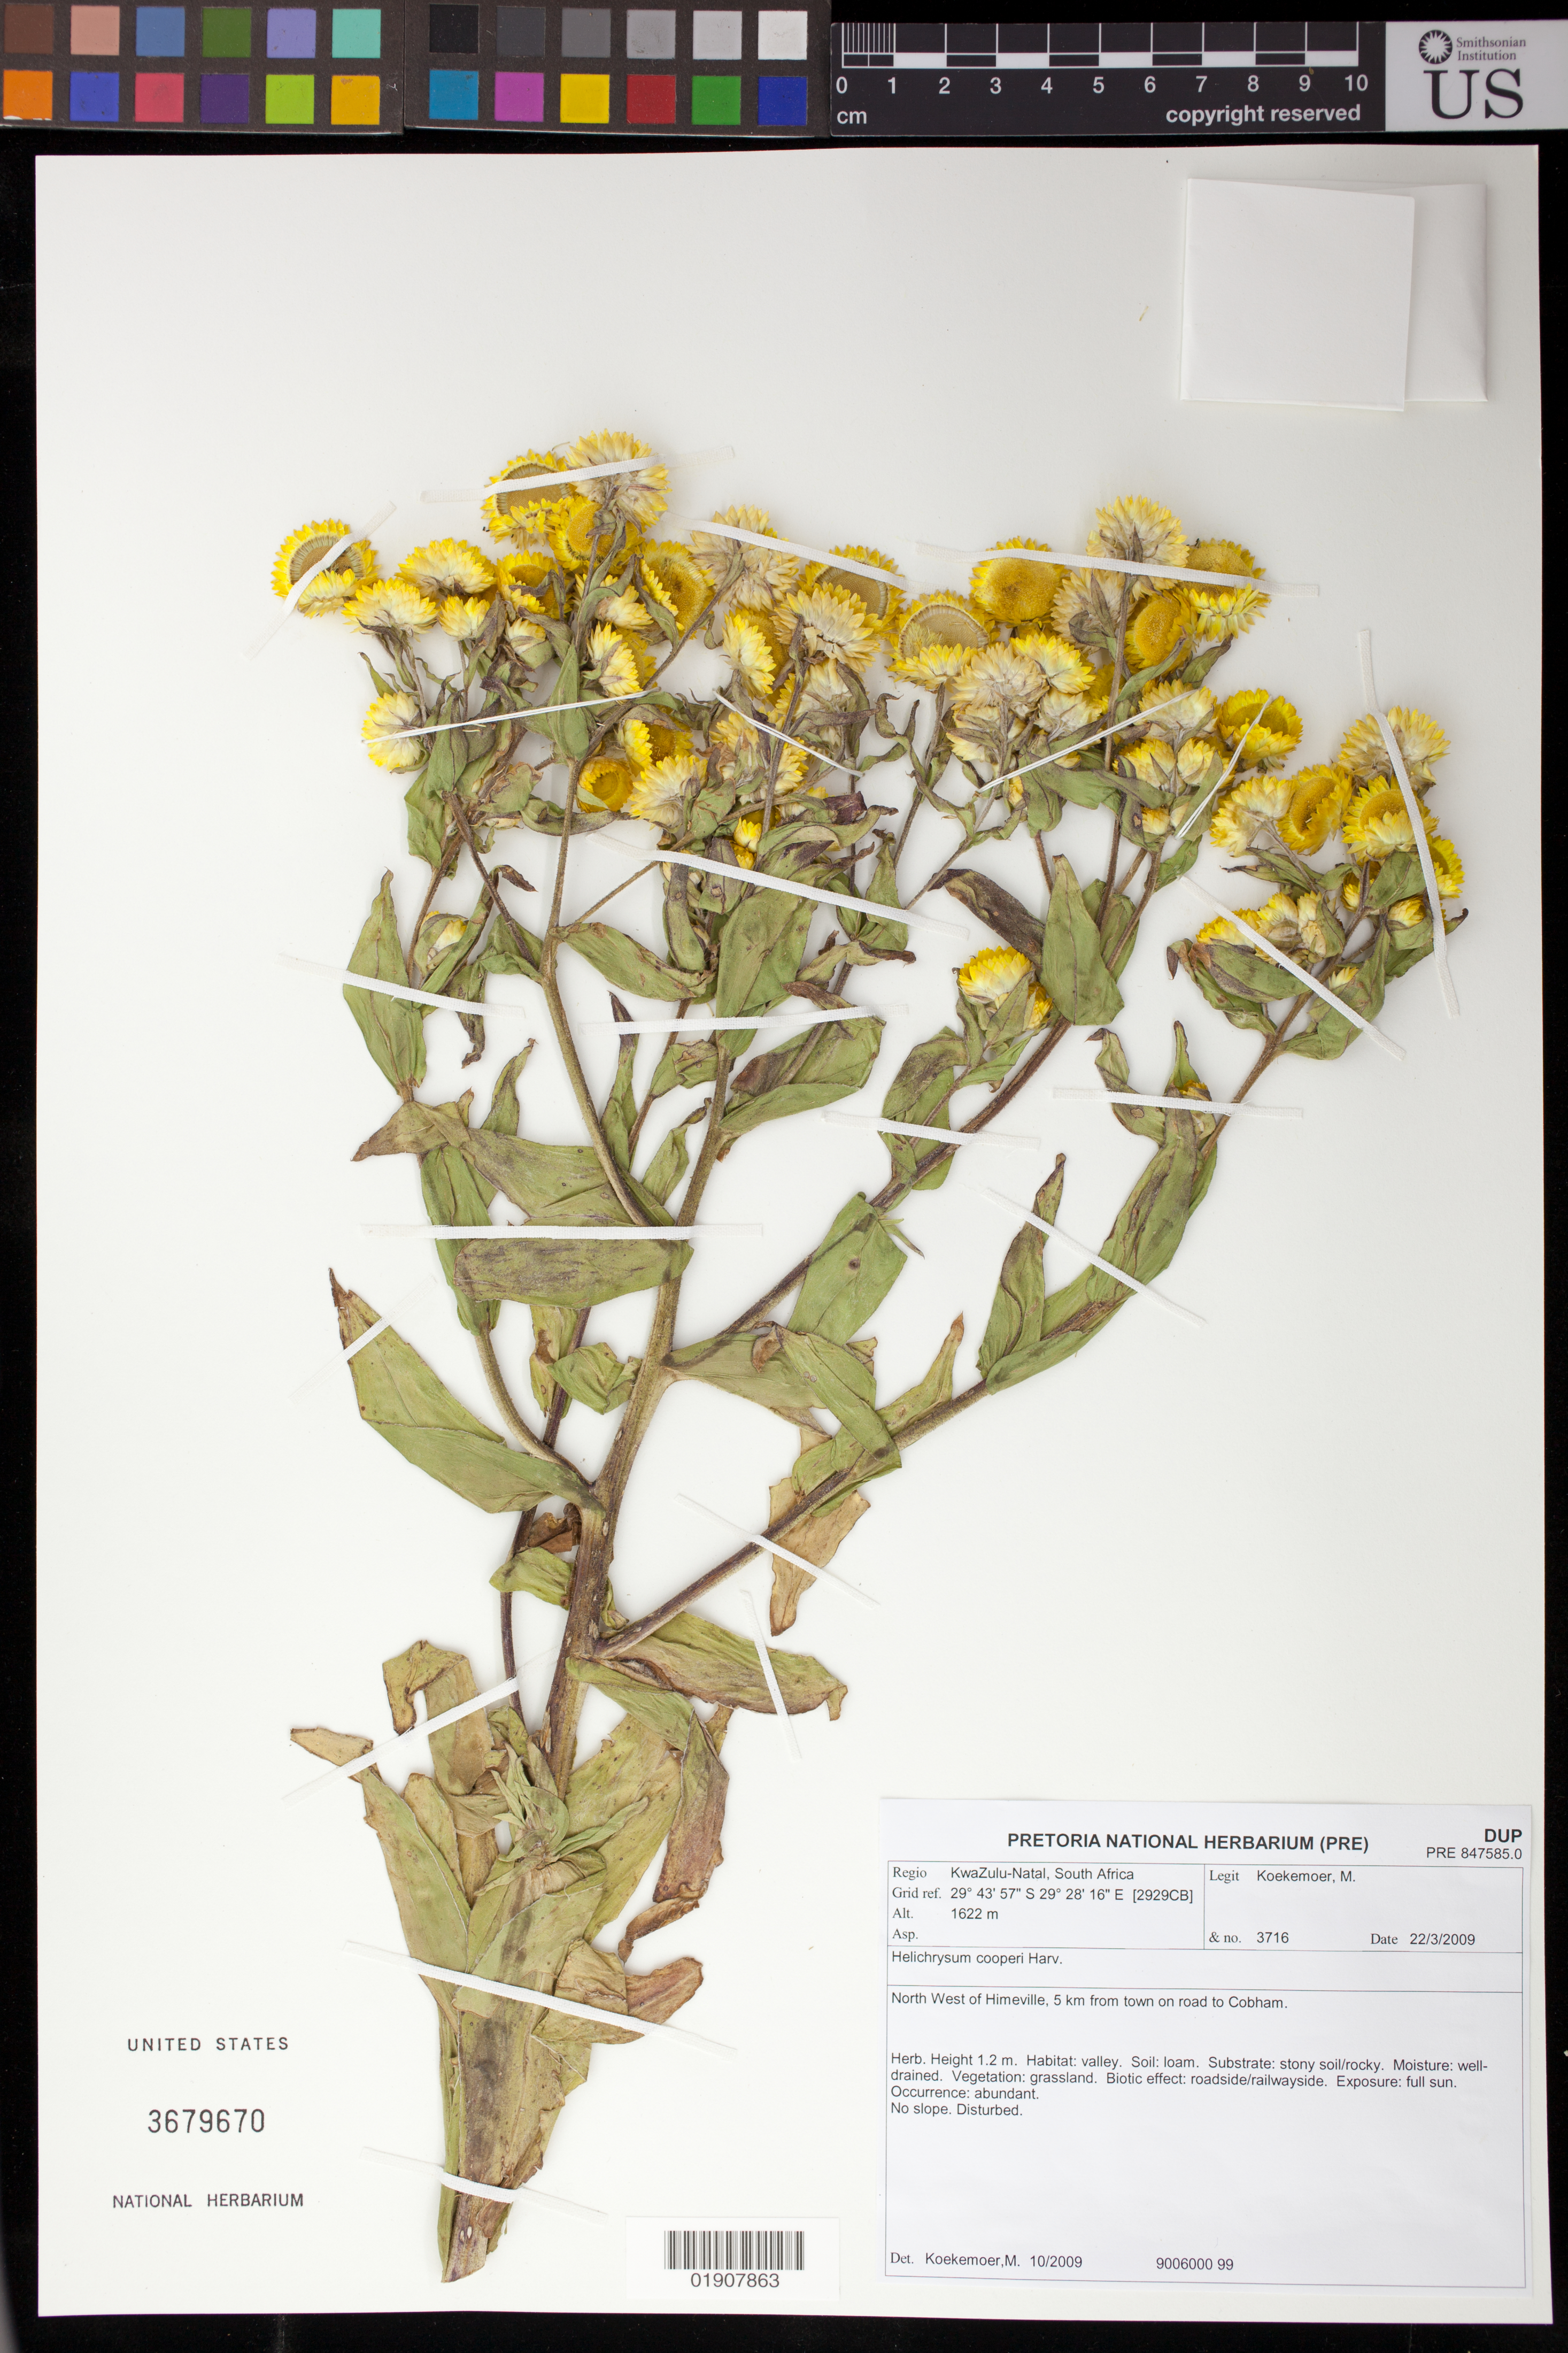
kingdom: Plantae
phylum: Tracheophyta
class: Magnoliopsida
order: Asterales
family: Asteraceae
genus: Helichrysum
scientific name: Helichrysum cooperi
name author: Harv.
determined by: Koekemoer, M.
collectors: M. Koekemoer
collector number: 3716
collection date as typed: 22/3/2009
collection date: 2009-03-22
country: South Africa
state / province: KwaZulu-Natal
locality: North West of Himeville, 5 km from town on road to Cobham.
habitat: Valley.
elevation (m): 1622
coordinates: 29 43 57 S, 29 28 16 E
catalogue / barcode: US 3679670